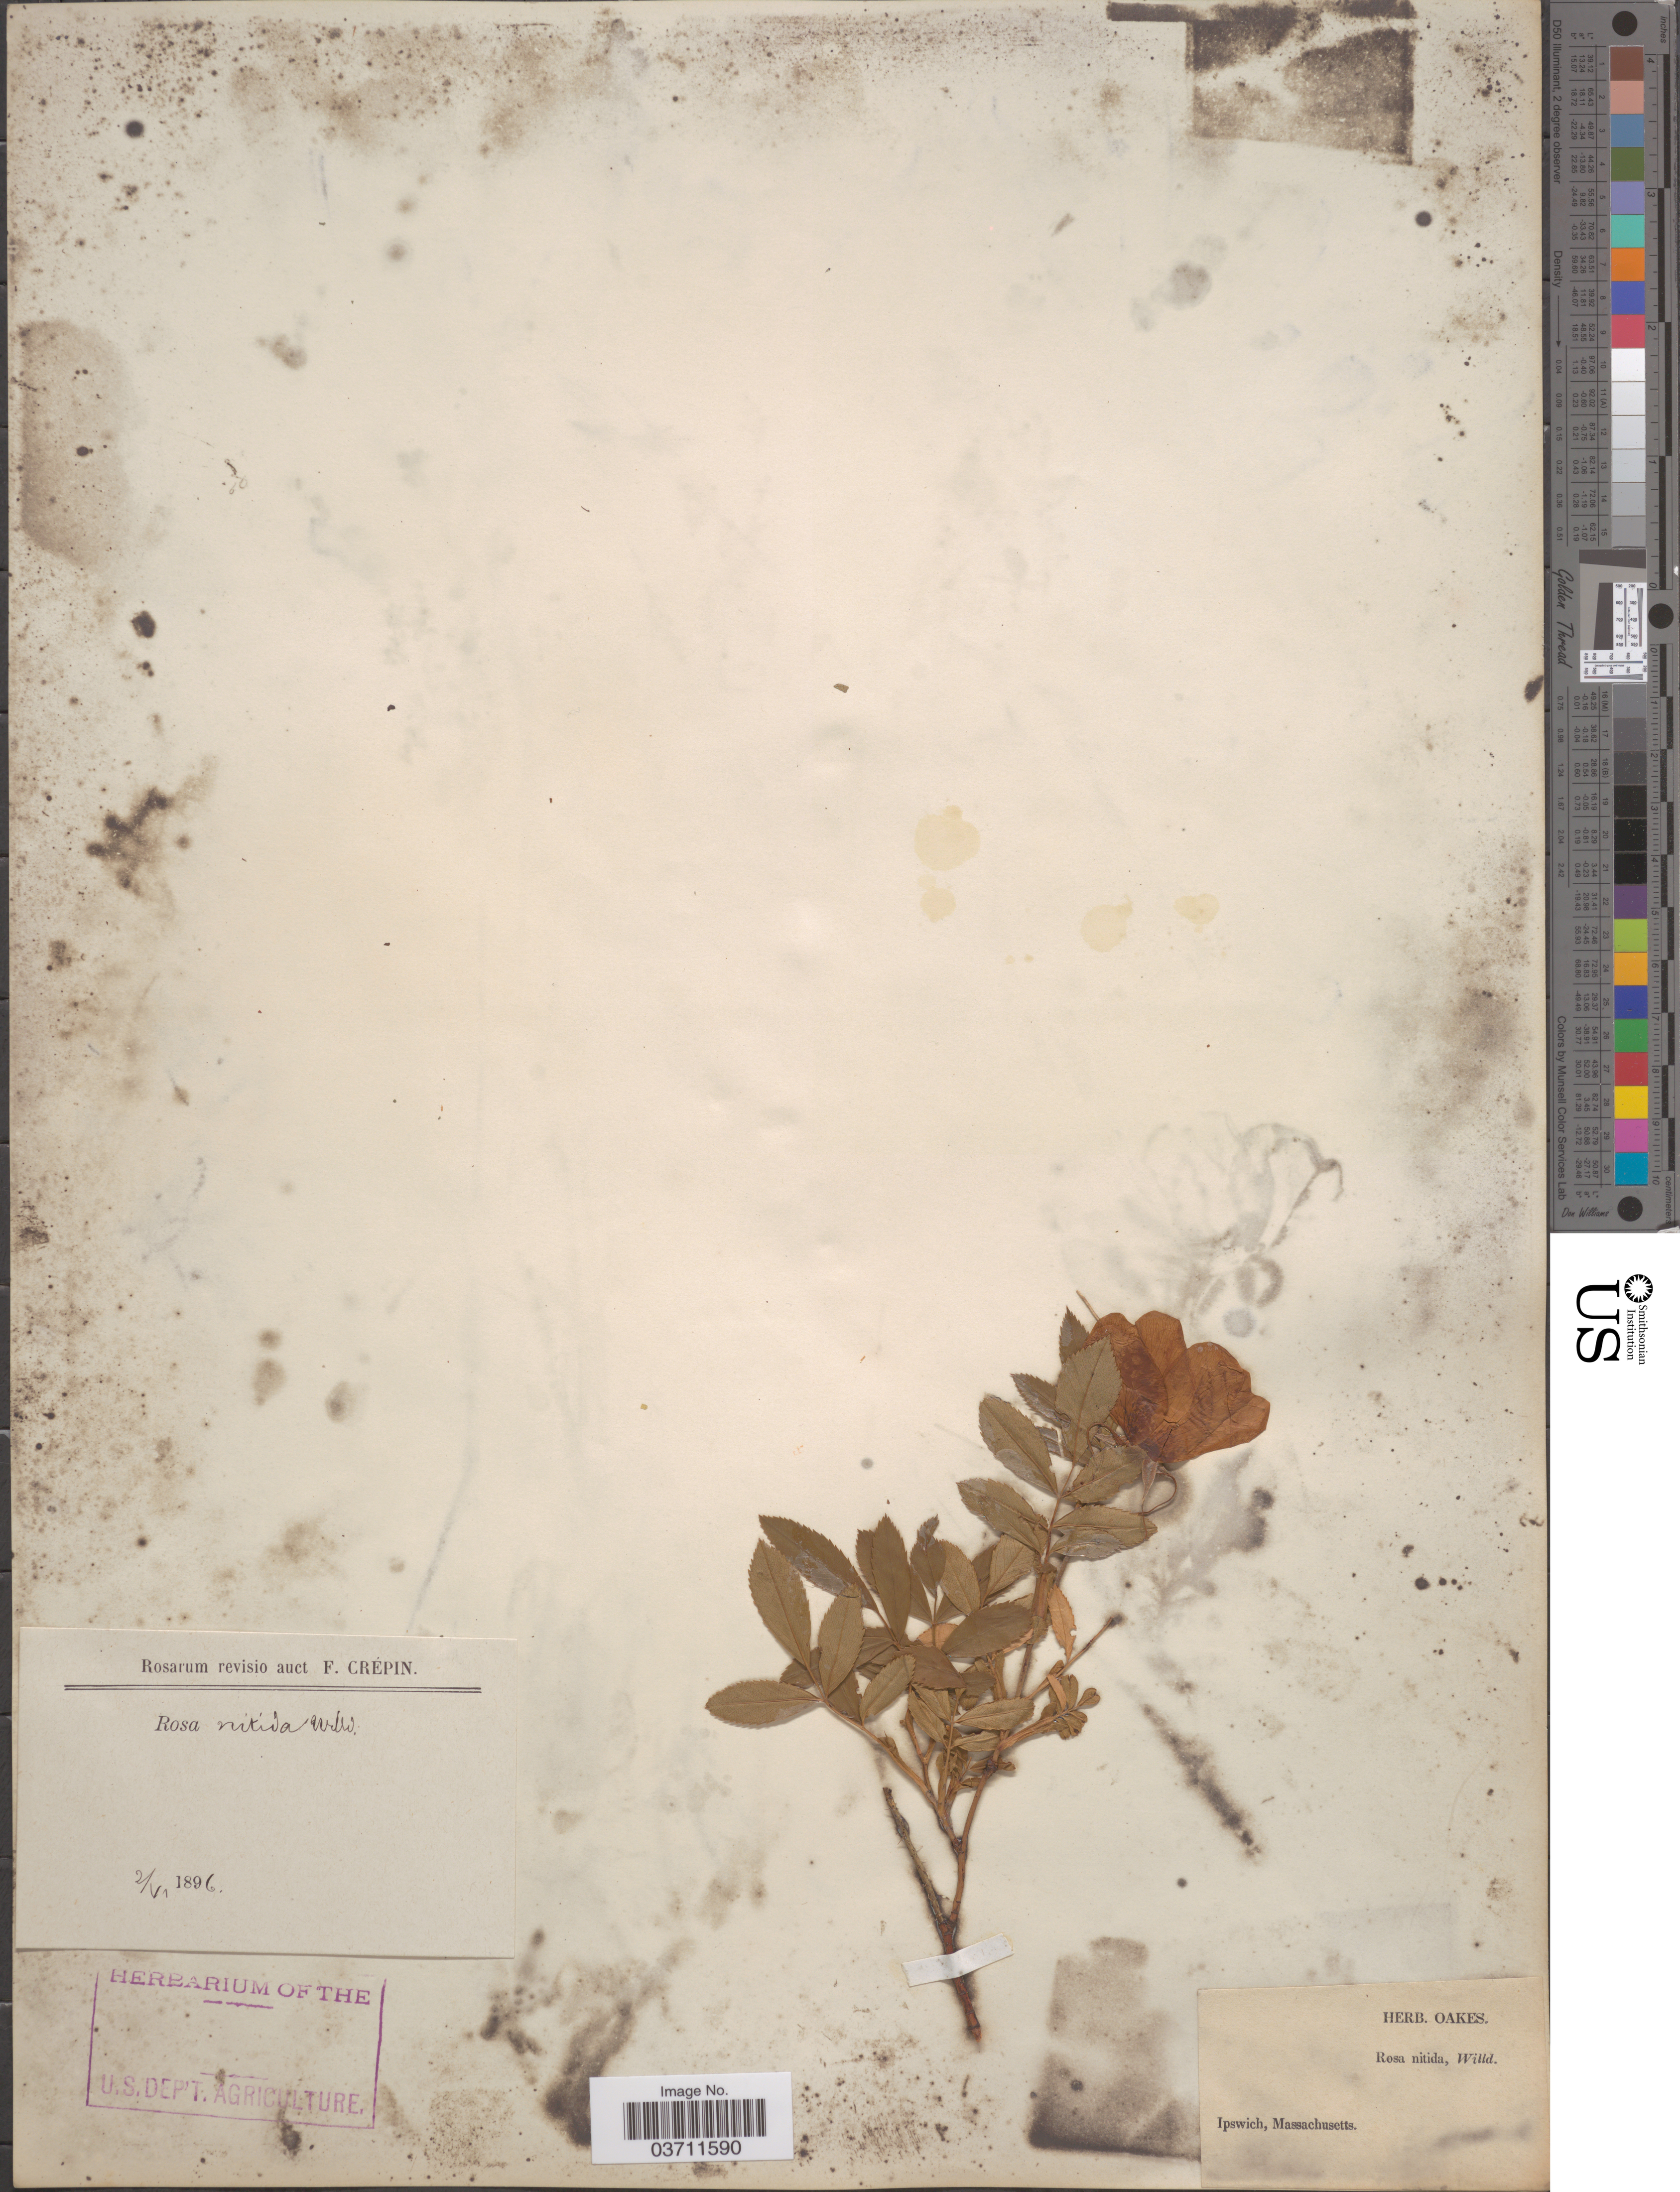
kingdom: Plantae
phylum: Tracheophyta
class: Magnoliopsida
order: Rosales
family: Rosaceae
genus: Rosa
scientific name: Rosa nitida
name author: Willd.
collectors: ex herb. Oakes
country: United States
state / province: Massachusetts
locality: Ipswich.